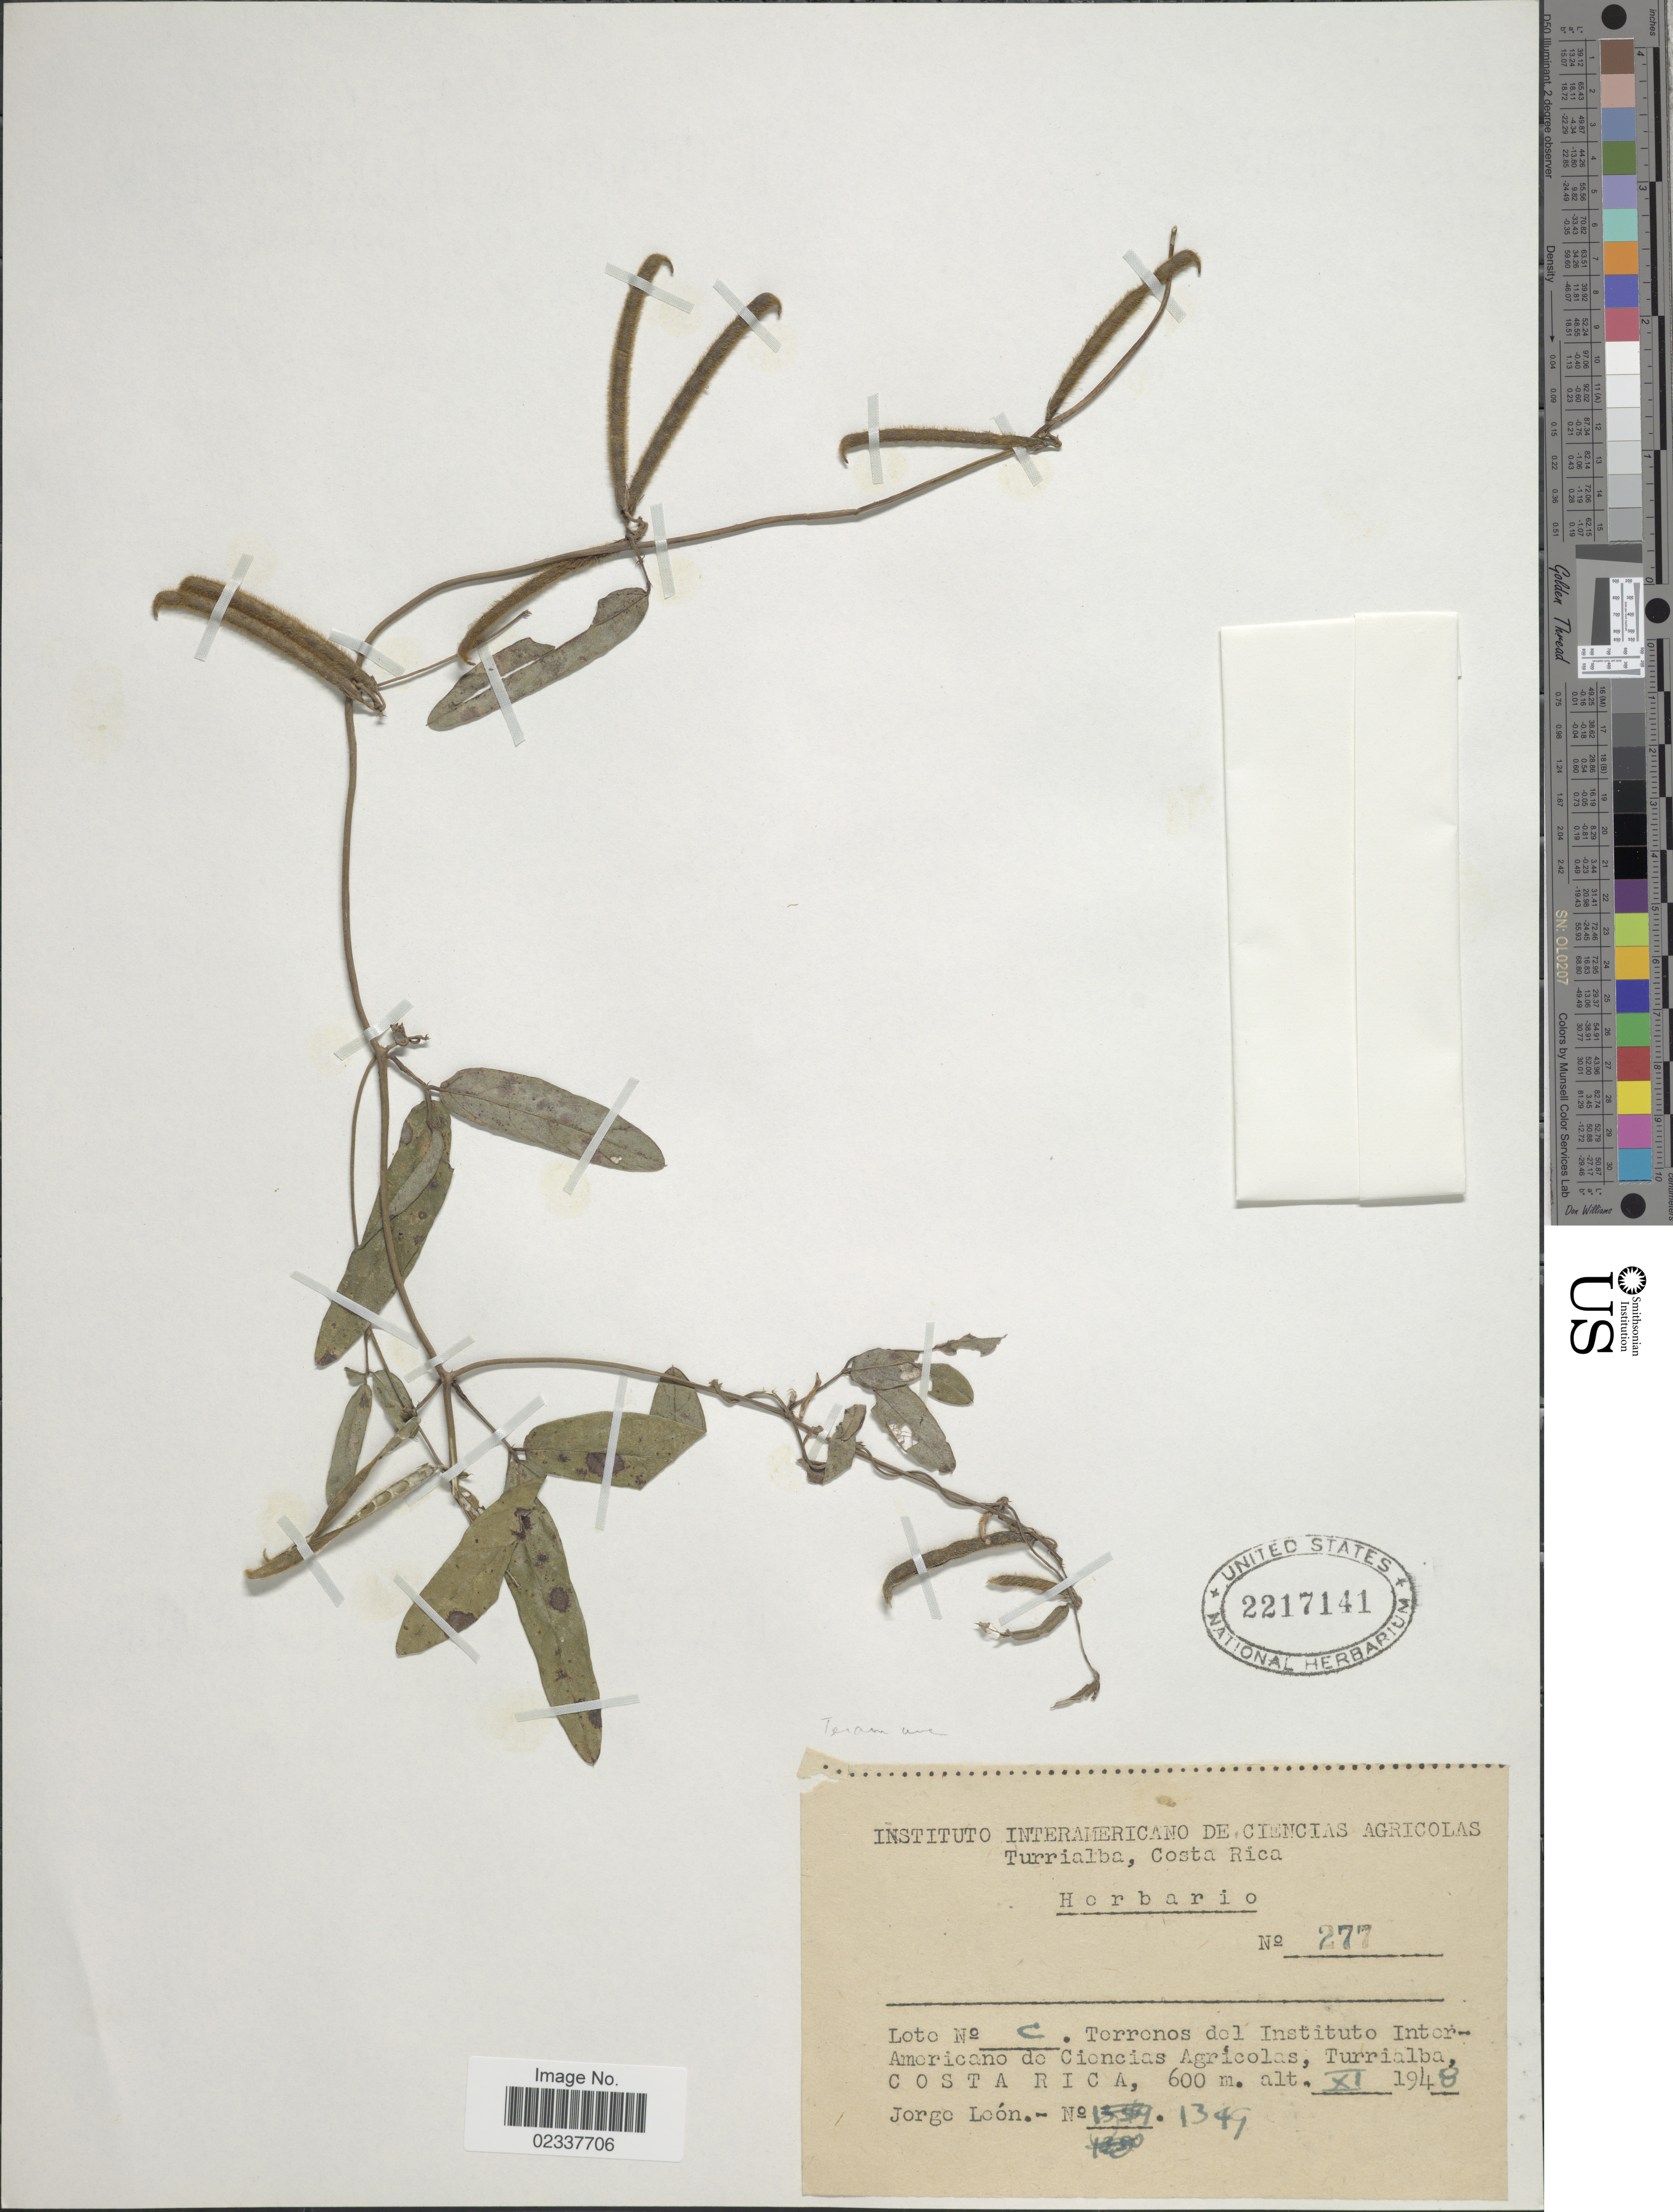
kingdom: Plantae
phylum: Tracheophyta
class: Magnoliopsida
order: Fabales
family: Fabaceae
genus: Teramnus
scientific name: Teramnus uncinatus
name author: (L.) Sw.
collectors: J. León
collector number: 1349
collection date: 1948-11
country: Costa Rica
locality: Terrenos del Instituto Inter-Americano de Ciencias Agricolas, Turrialba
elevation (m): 600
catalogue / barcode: US 2217141